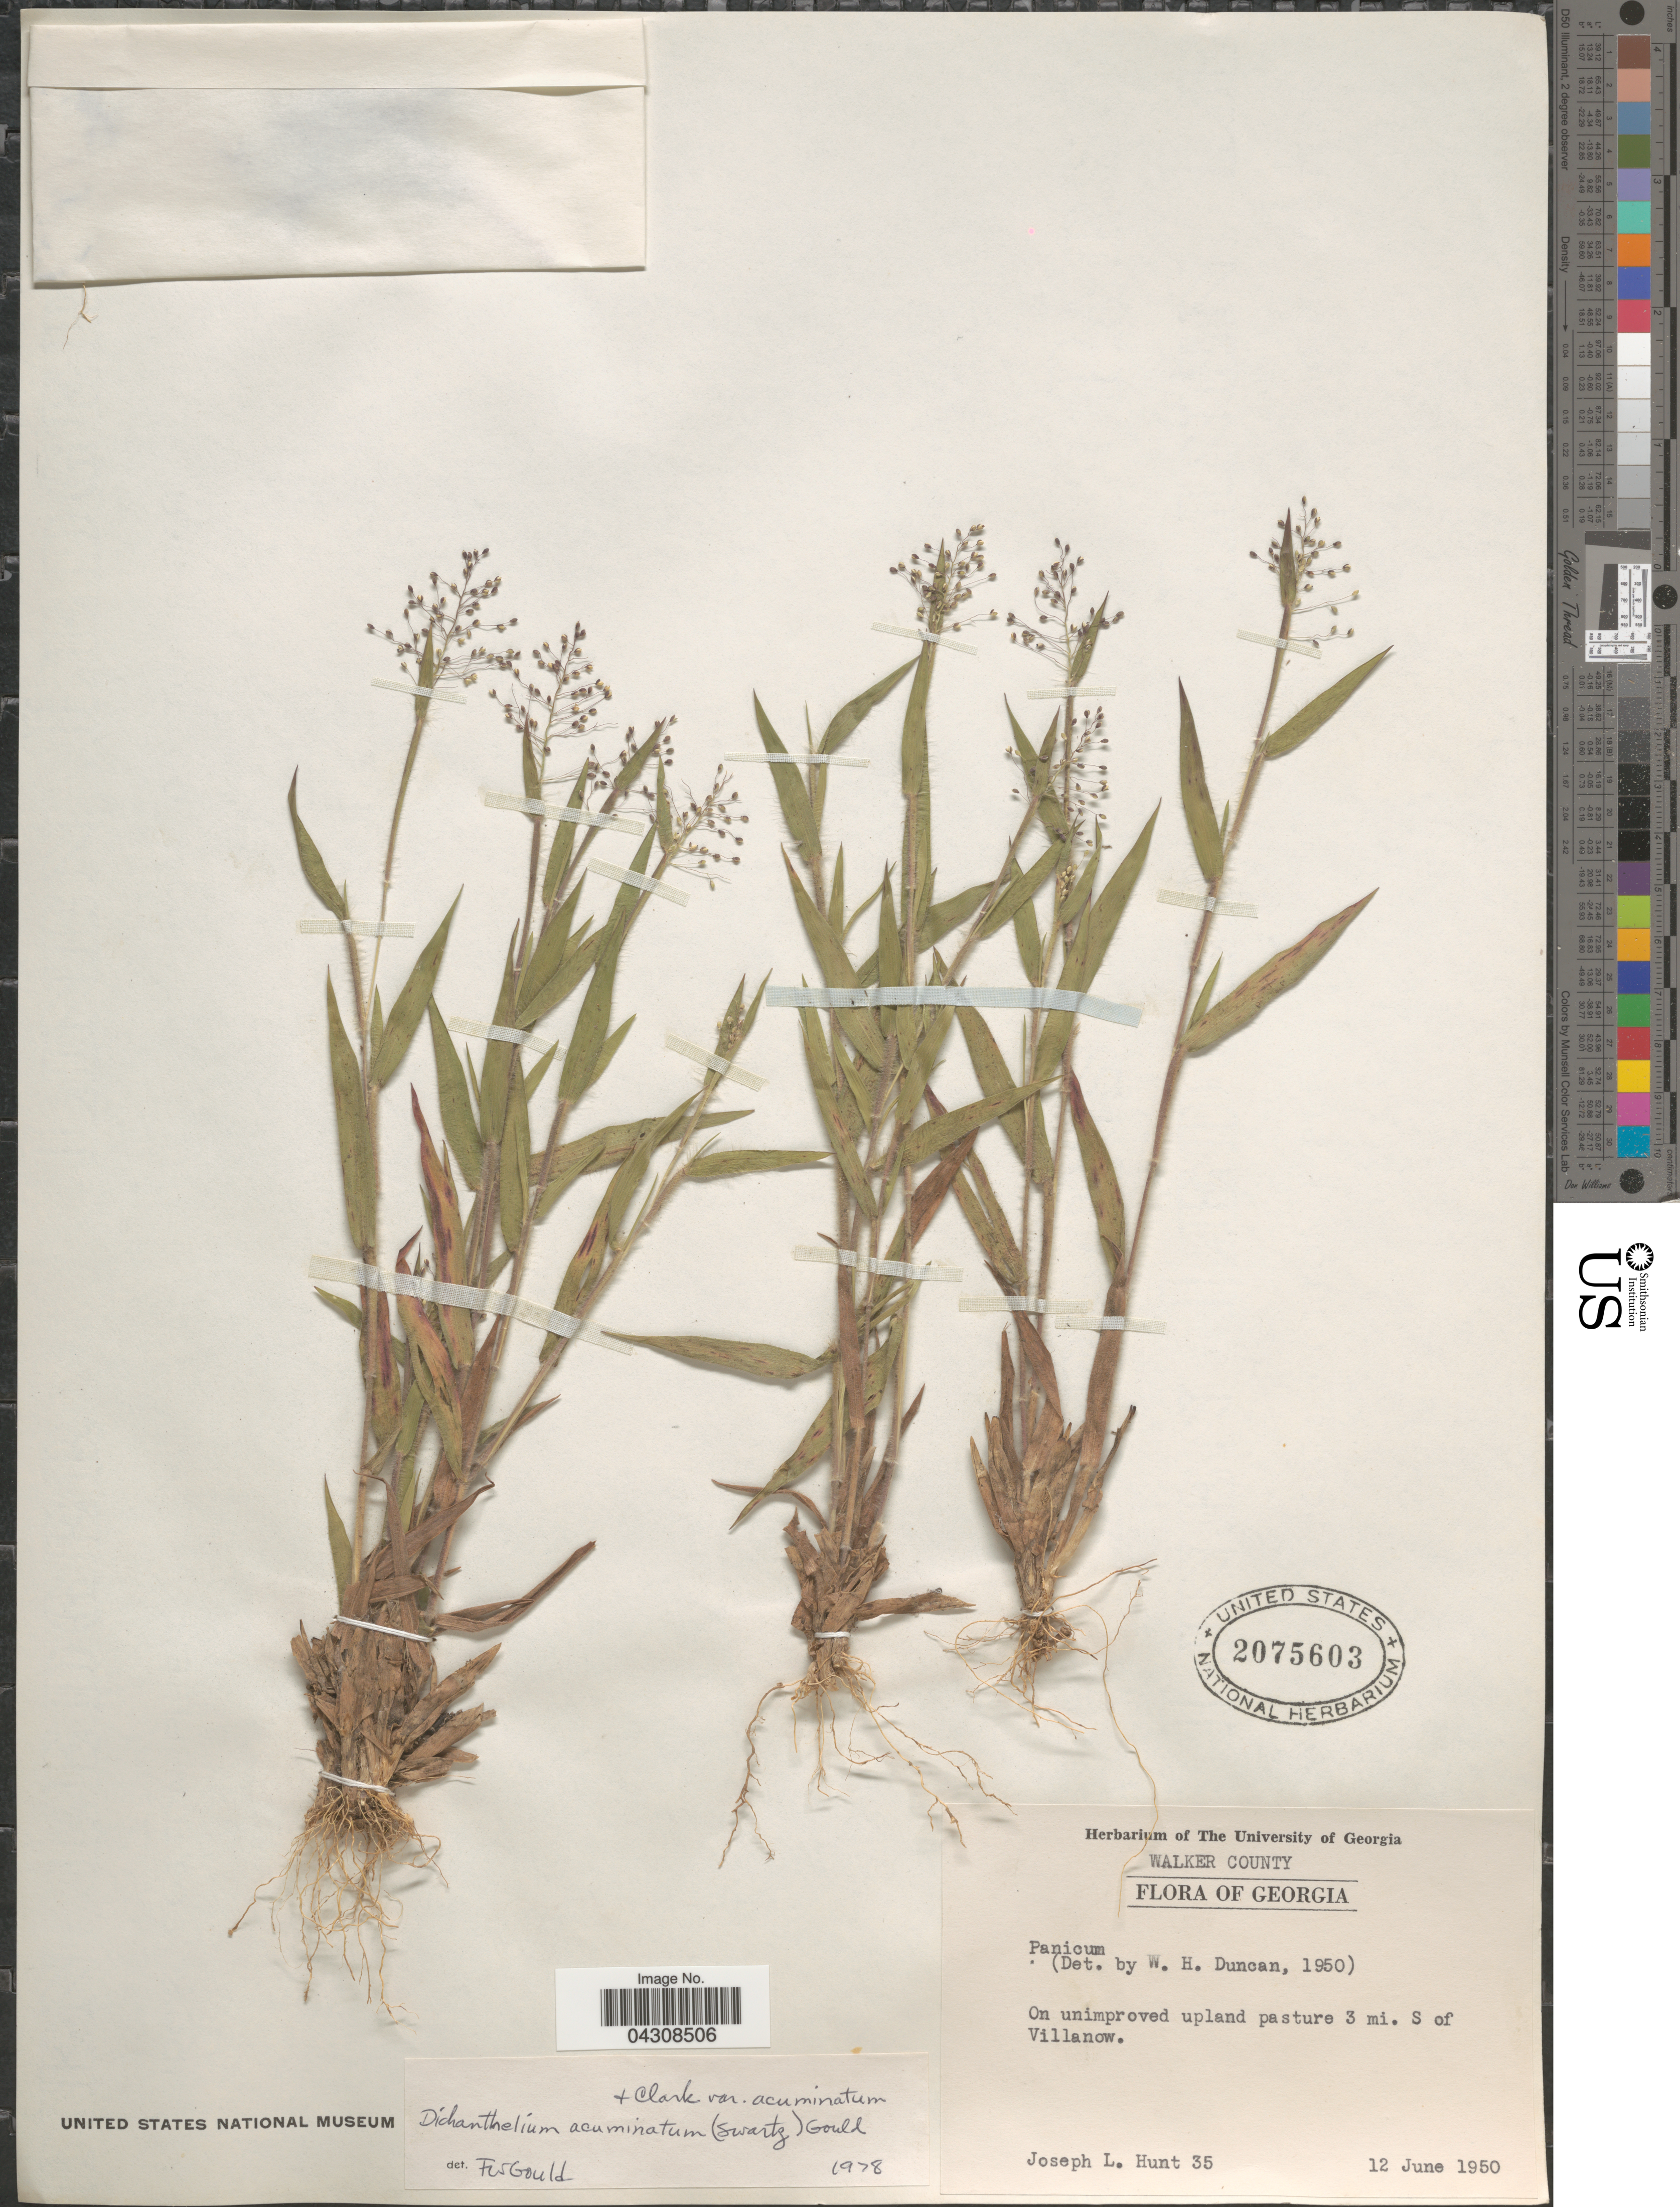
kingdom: Plantae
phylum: Tracheophyta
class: Liliopsida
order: Poales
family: Poaceae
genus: Dichanthelium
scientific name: Dichanthelium acuminatum var. acuminatum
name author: (Sw.) Gould & C.A. Clark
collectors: J. Hunt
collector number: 35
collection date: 1950-06-12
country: United States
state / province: Georgia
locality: Walker County. On unimproved upland pasture 3 mi. S of Villanow.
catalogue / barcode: US 2075603